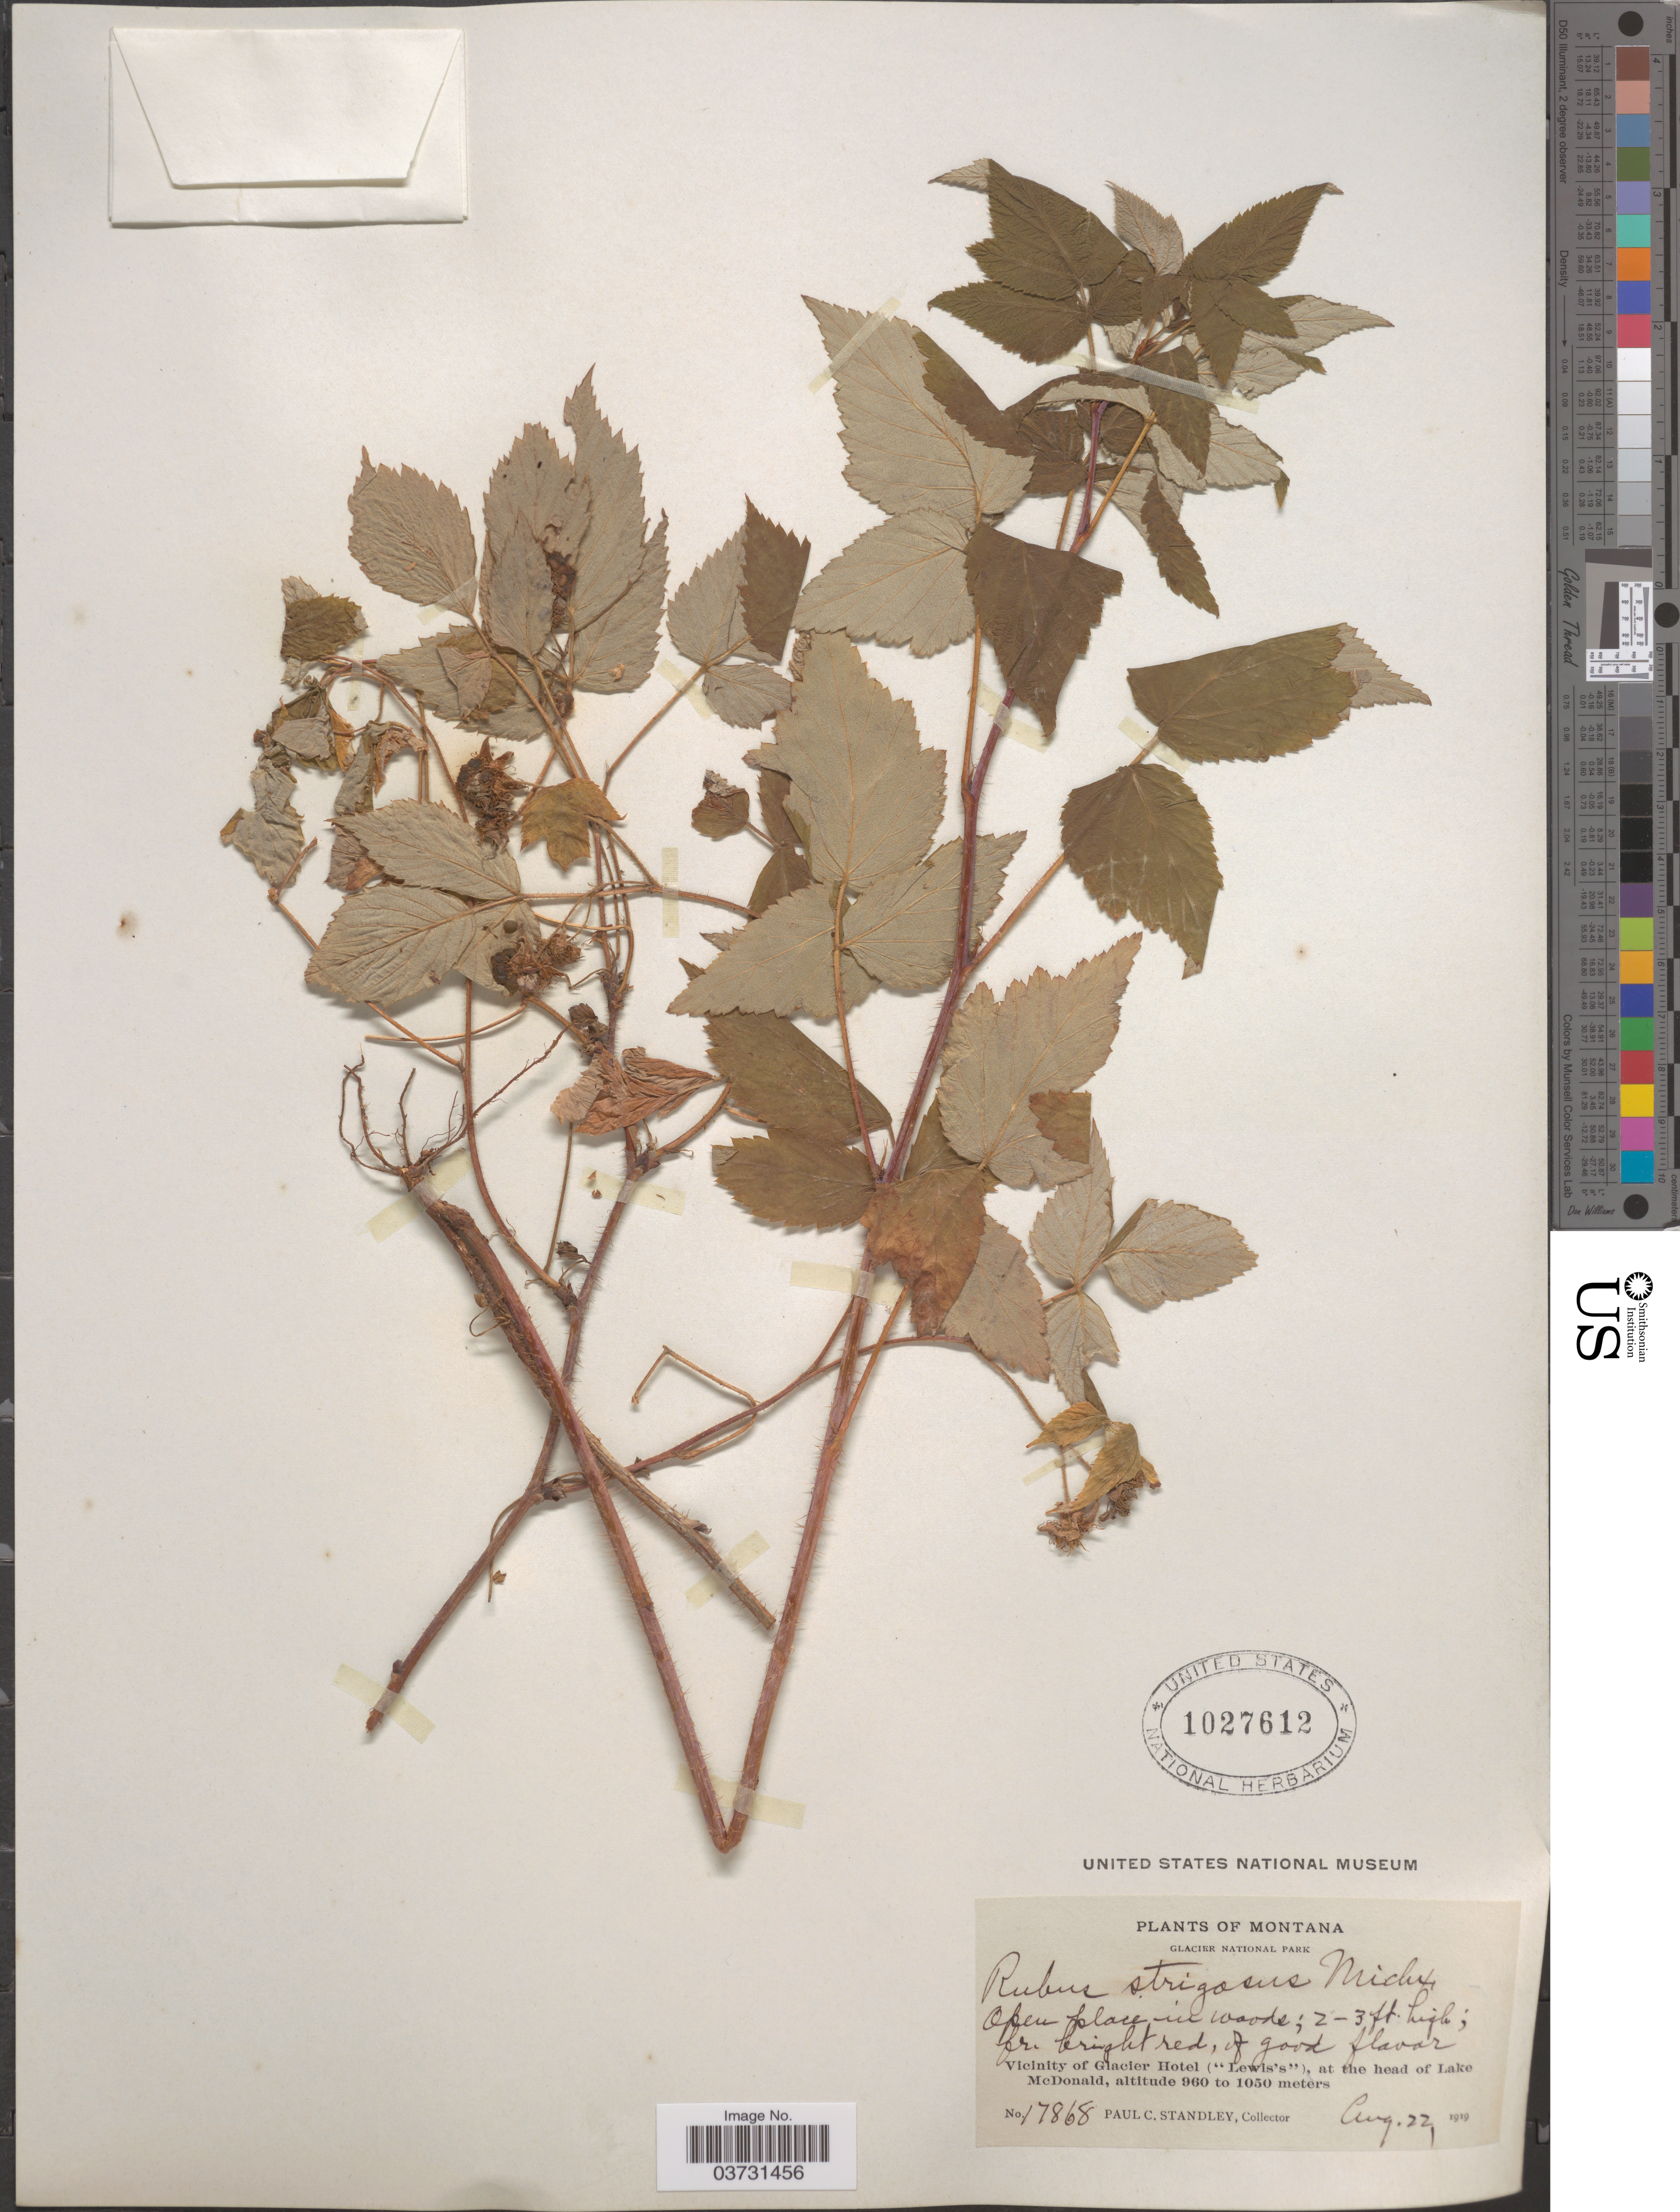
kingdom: Plantae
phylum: Tracheophyta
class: Magnoliopsida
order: Rosales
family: Rosaceae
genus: Rubus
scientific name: Rubus strigosus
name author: Michx.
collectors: P. C. Standley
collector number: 17868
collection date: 1919-08-22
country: United States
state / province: Montana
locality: Glacier National Park. Vicinity of Glacier Hotel ("Lewis's"), at the head of Lake McDonald.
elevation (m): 960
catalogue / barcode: US 1027612